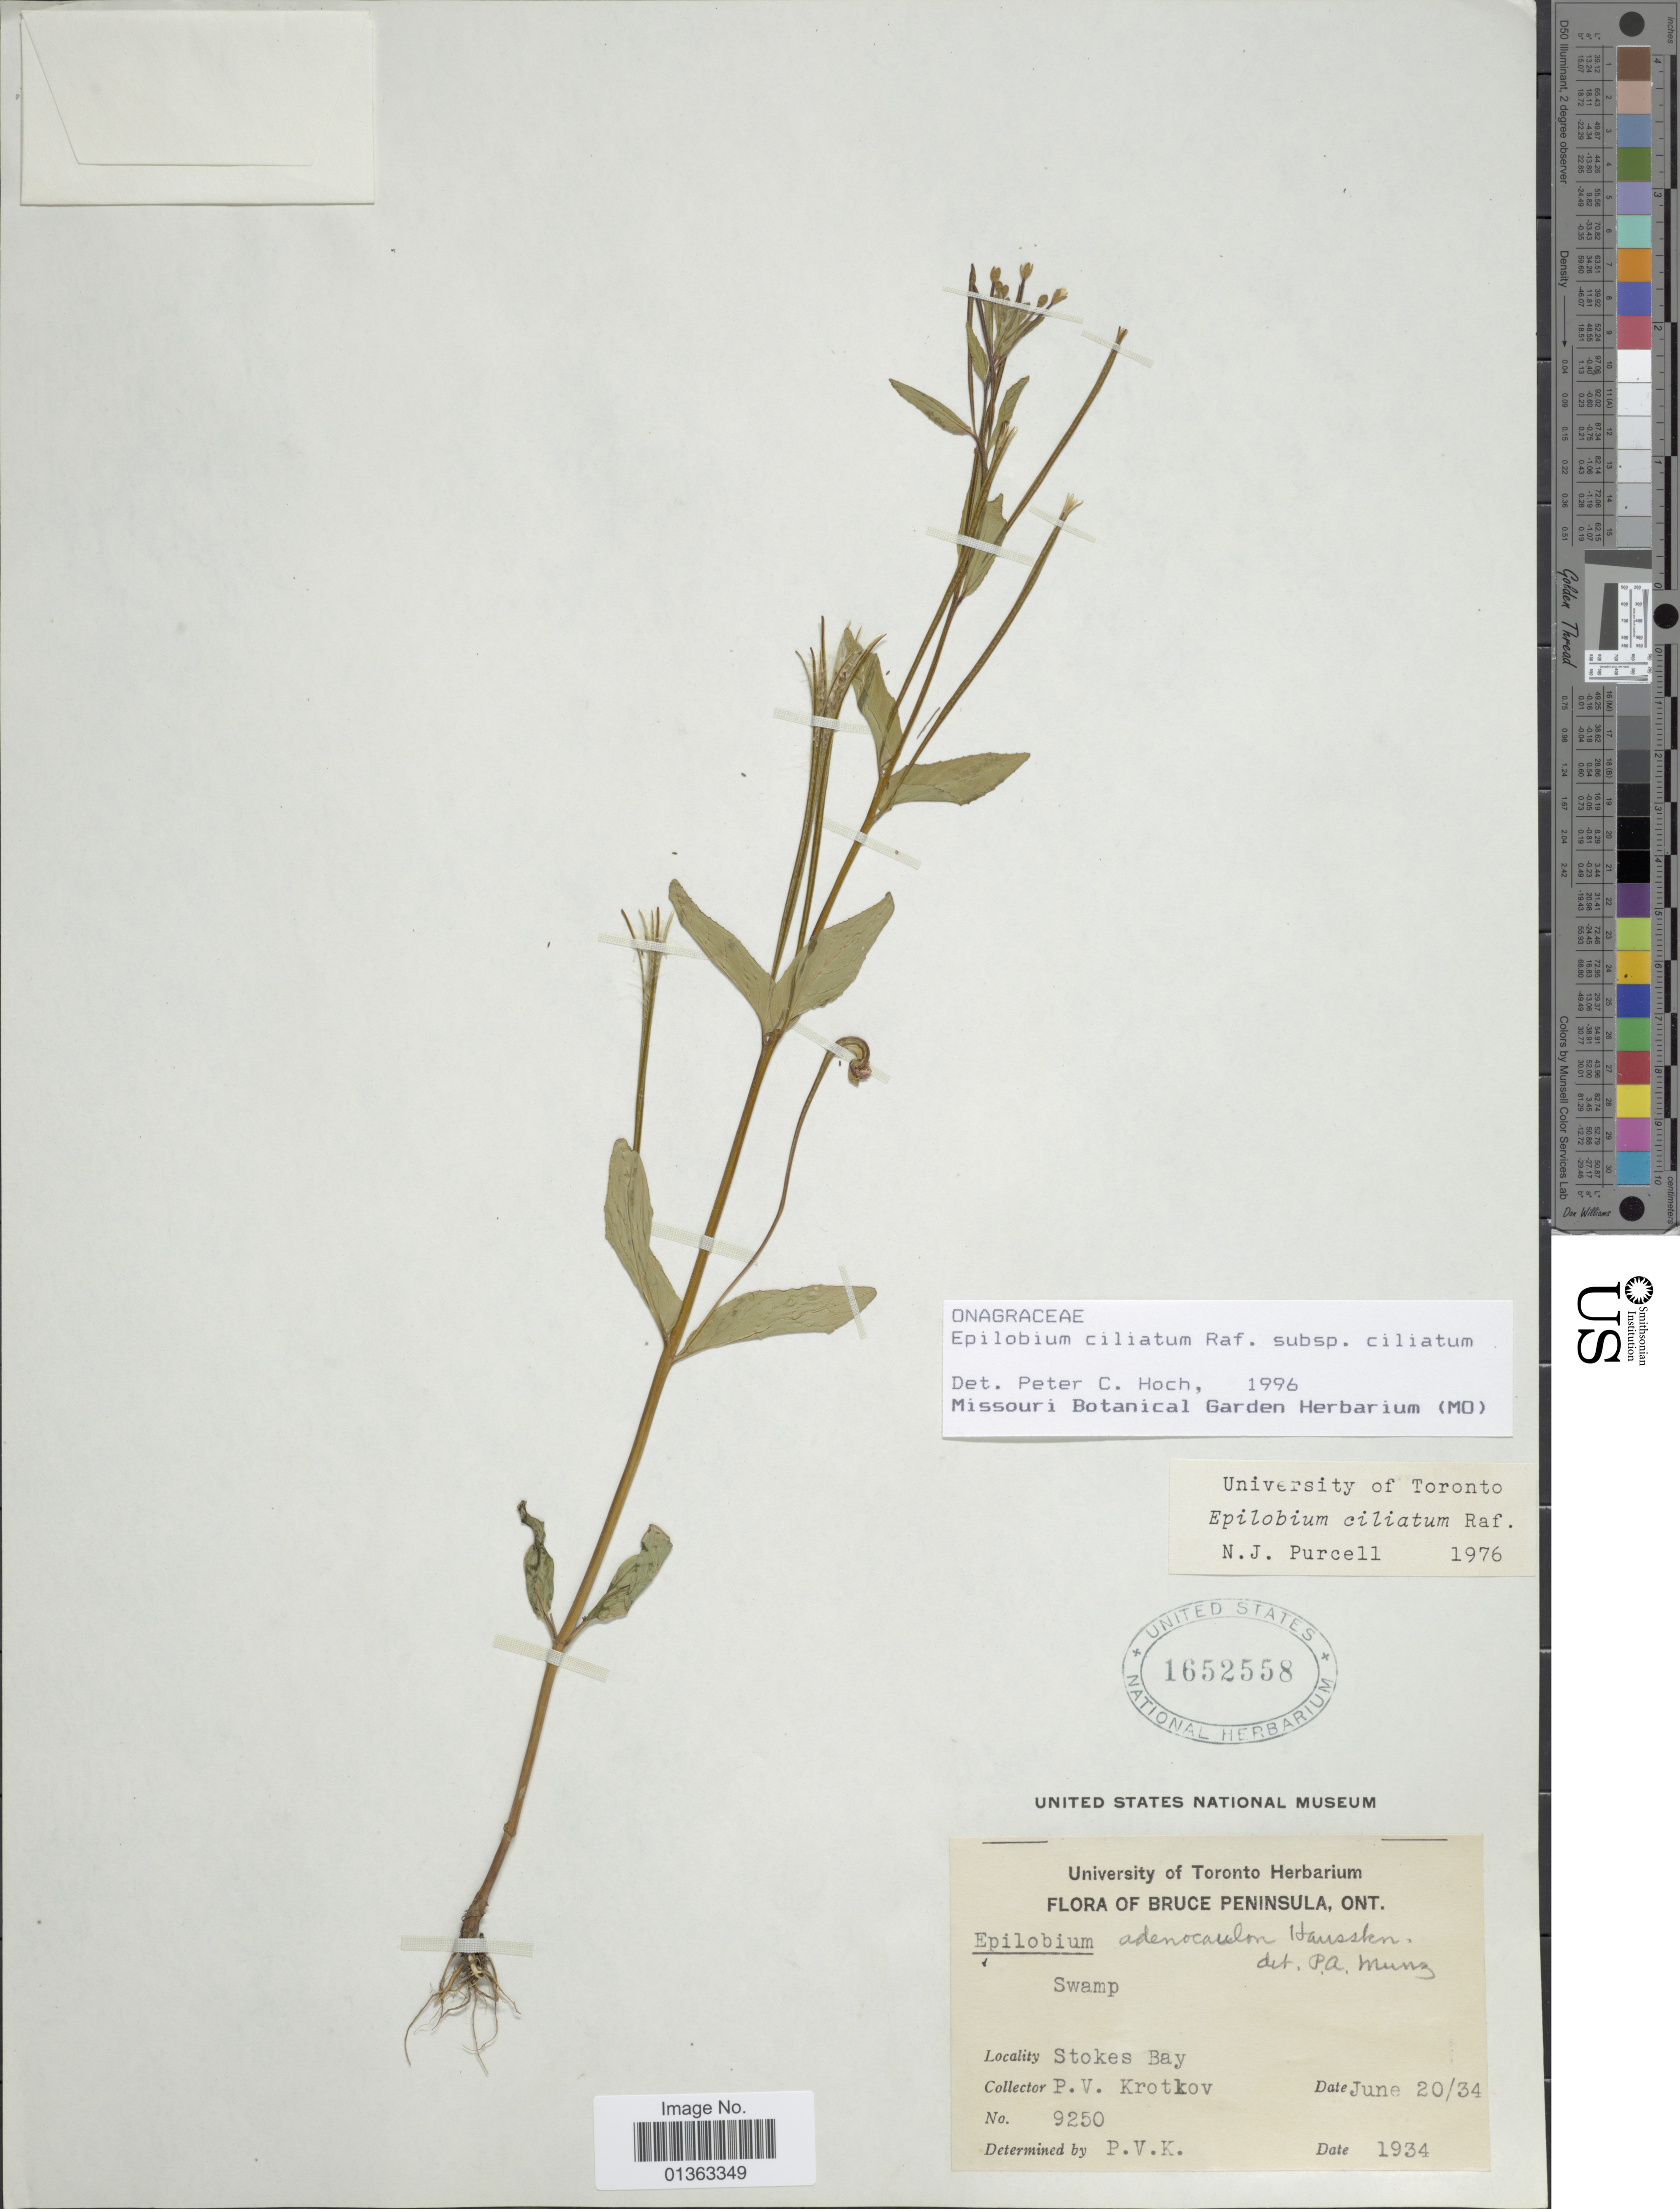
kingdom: Plantae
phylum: Tracheophyta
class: Magnoliopsida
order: Myrtales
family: Onagraceae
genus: Epilobium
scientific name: Epilobium ciliatum subsp. ciliatum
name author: Raf.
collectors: P. V. Krotkov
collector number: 9250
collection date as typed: Transcribed d/m/y: 20/6/34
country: Canada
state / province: Ontario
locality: Bruce Peninsula. Stokes Bay.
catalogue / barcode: US 1652558